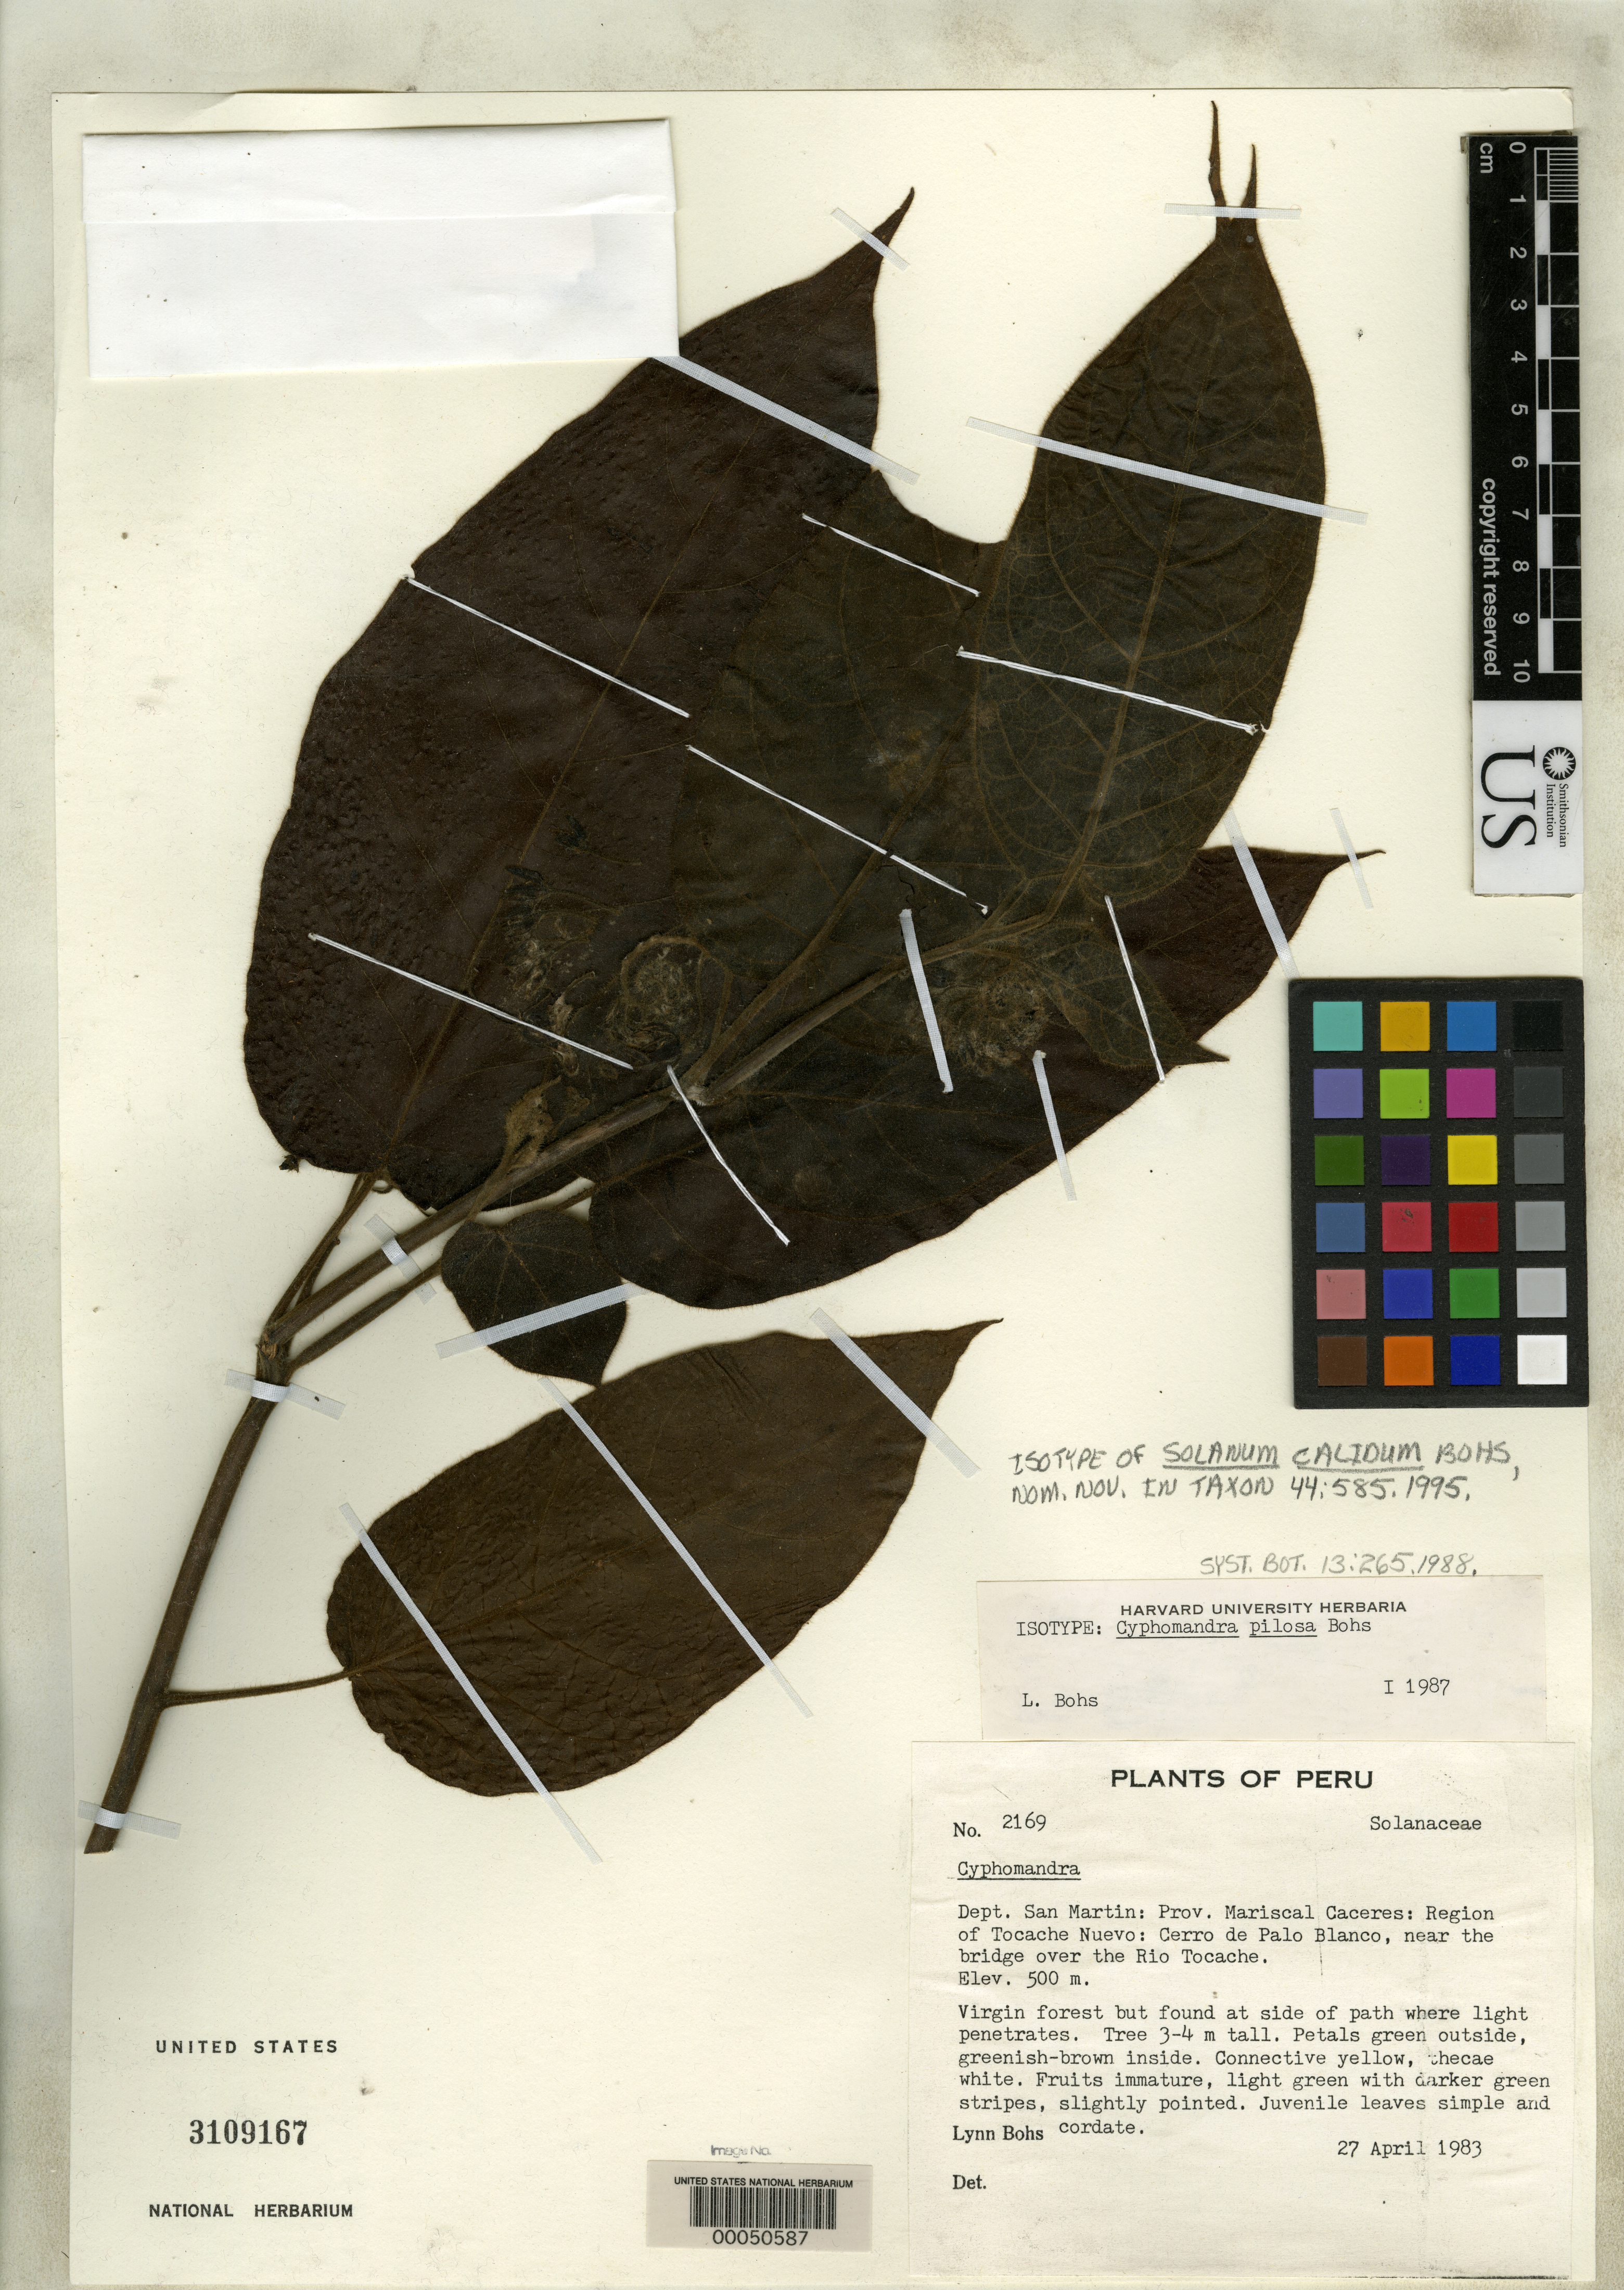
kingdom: Plantae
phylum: Tracheophyta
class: Magnoliopsida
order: Solanales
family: Solanaceae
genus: Cyphomandra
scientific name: Cyphomandra pilosa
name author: Bohs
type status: Isotype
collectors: L. A. Bohs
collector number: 2169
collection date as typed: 27 Apr 1983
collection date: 1983-04-27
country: Peru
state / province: San Martín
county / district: Mariscal Cáceres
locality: Toccache Nuevo region, Cerro de Palo Blanco, near bridge over Rio Tocache.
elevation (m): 500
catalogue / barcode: US 3109167